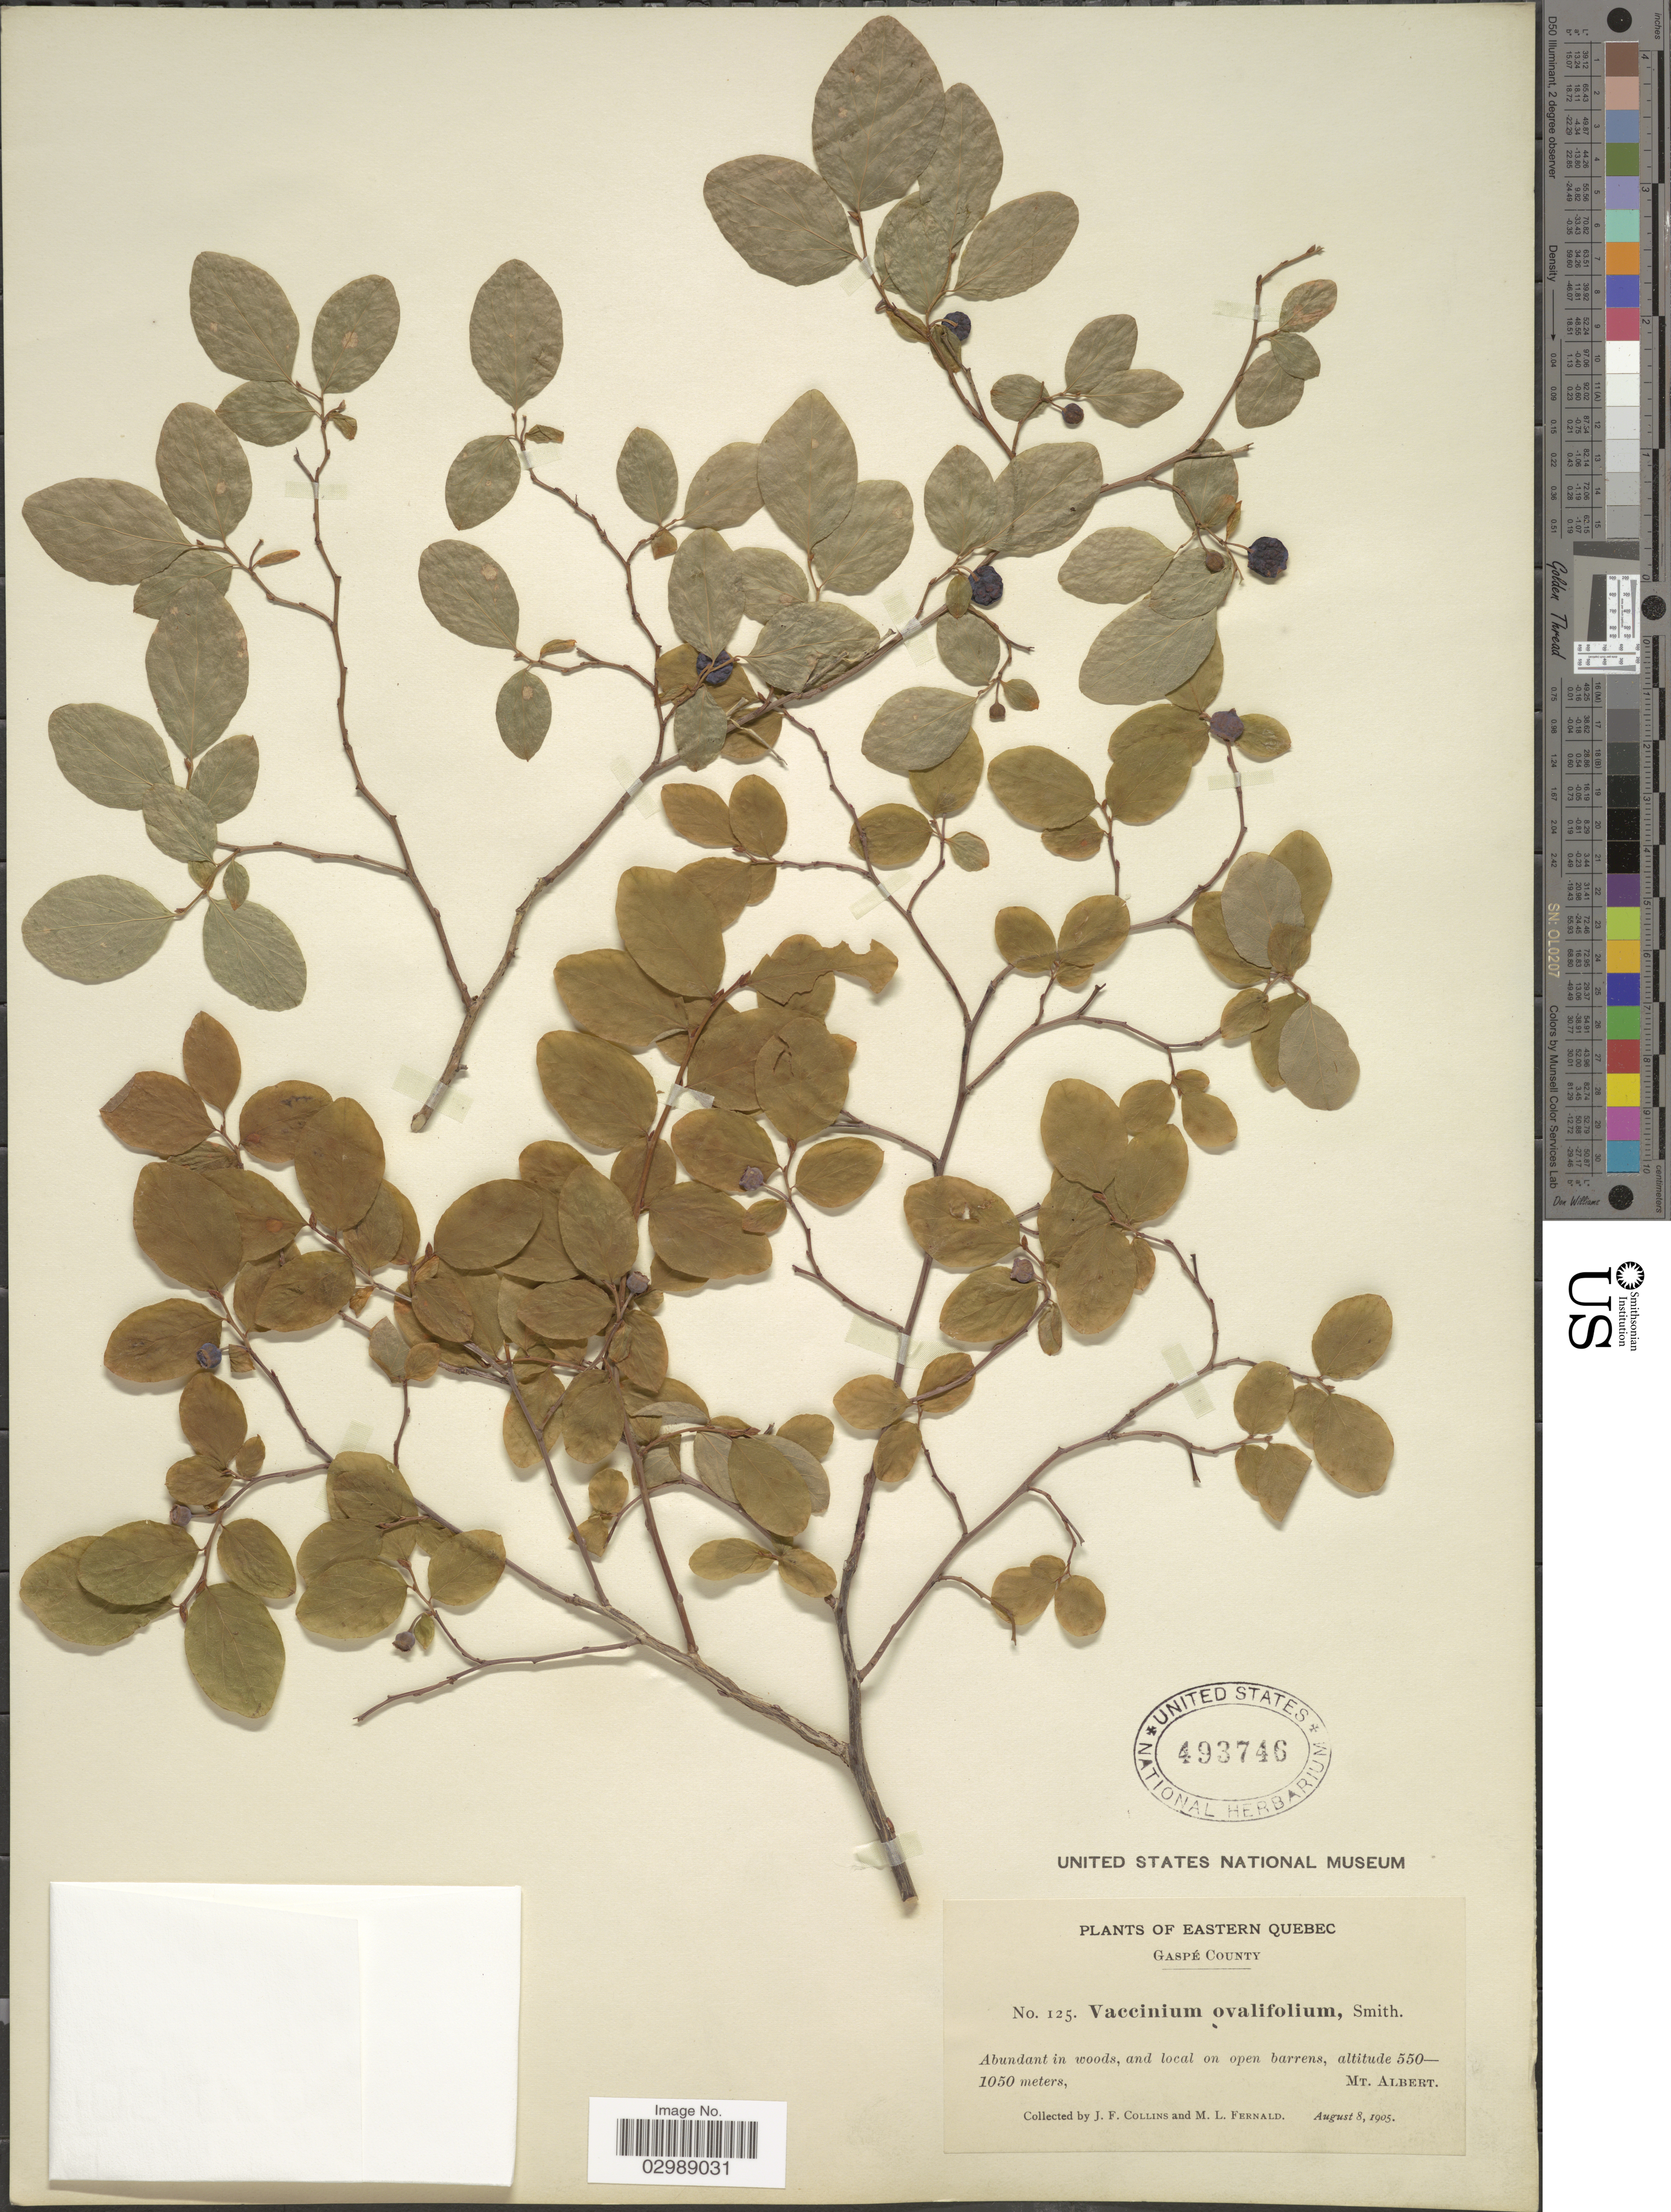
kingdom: Plantae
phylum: Tracheophyta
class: Magnoliopsida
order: Ericales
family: Ericaceae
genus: Vaccinium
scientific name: Vaccinium ovalifolium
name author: Sm.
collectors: J. Collins & M. L. Fernald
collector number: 125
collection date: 1905-08-08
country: Canada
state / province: Quebec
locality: Eastern Quebec. Gaspé County. Mt. Albert.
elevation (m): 550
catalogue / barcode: US 493746